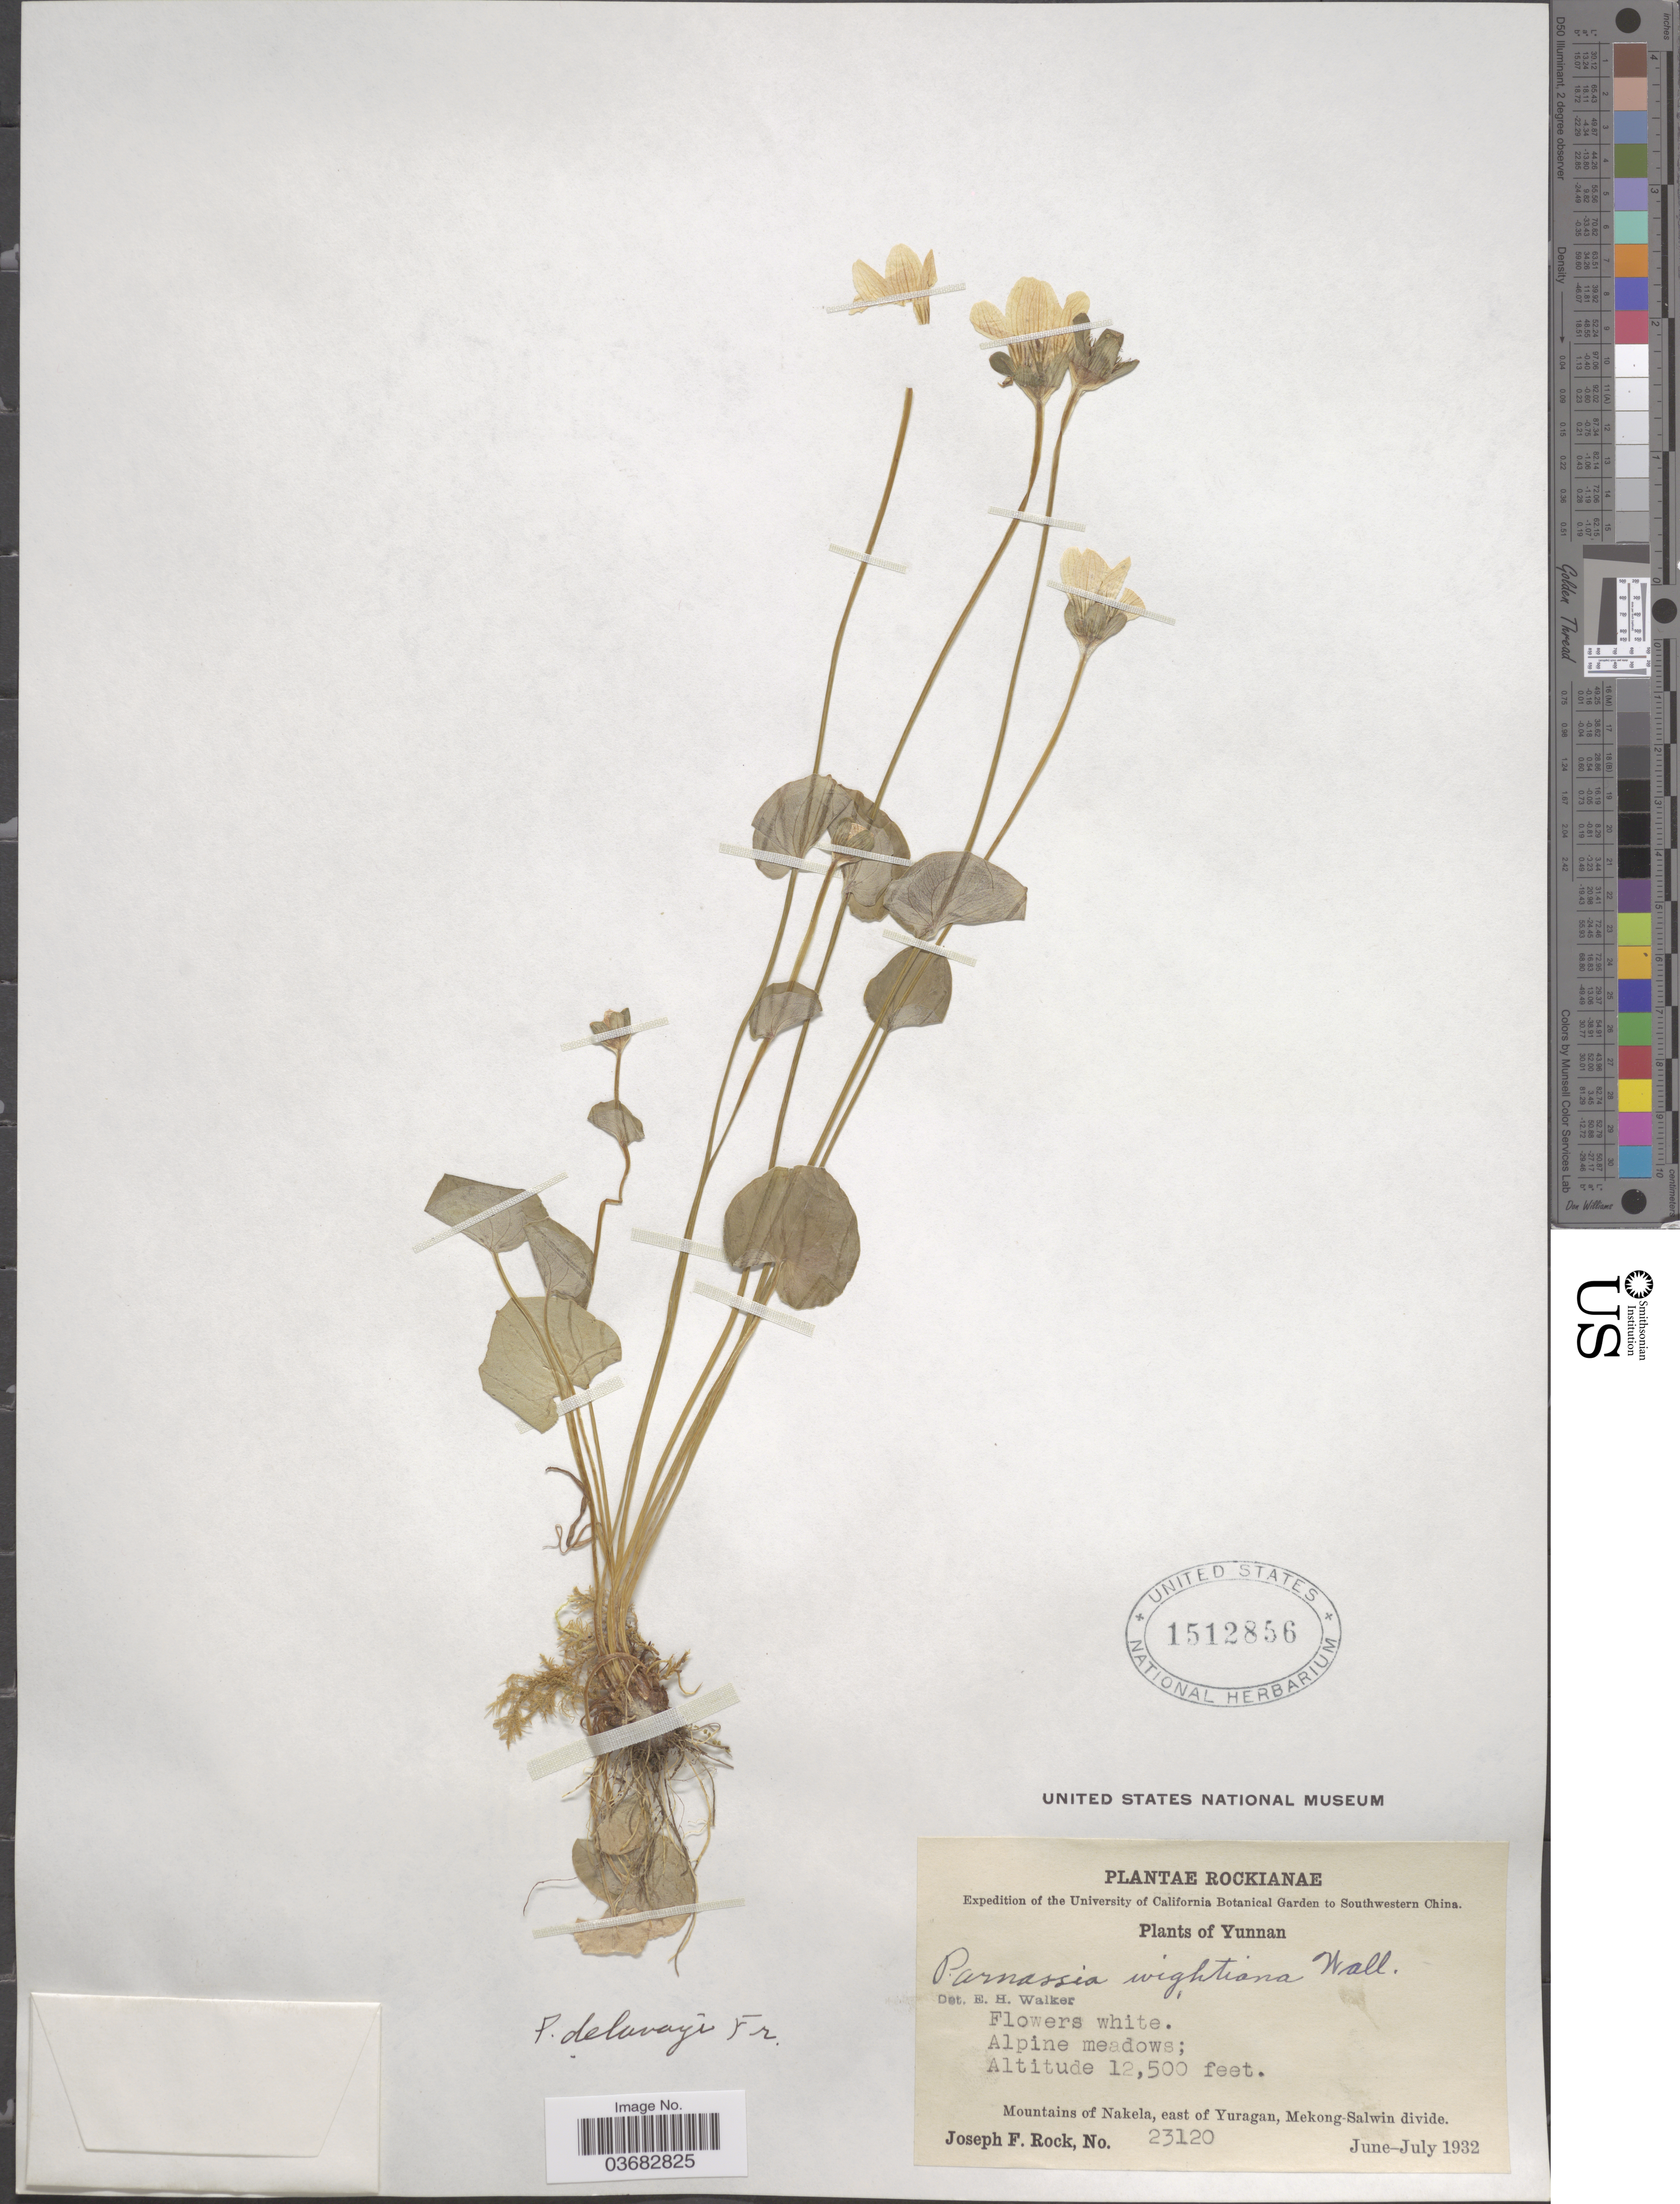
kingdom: Plantae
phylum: Tracheophyta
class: Magnoliopsida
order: Celastrales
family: Parnassiaceae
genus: Parnassia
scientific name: Parnassia delavayi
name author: Franch.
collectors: J. F. Rock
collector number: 23120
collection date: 1932-06/1932-07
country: China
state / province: Yunnan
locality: Expedition of the University of California Botanical Garden to Southwestern China. Alpine meadows; Mountains of Nakela, east of Yuragan, Mekong-Salwin divide.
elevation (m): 3810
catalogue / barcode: US 1512856